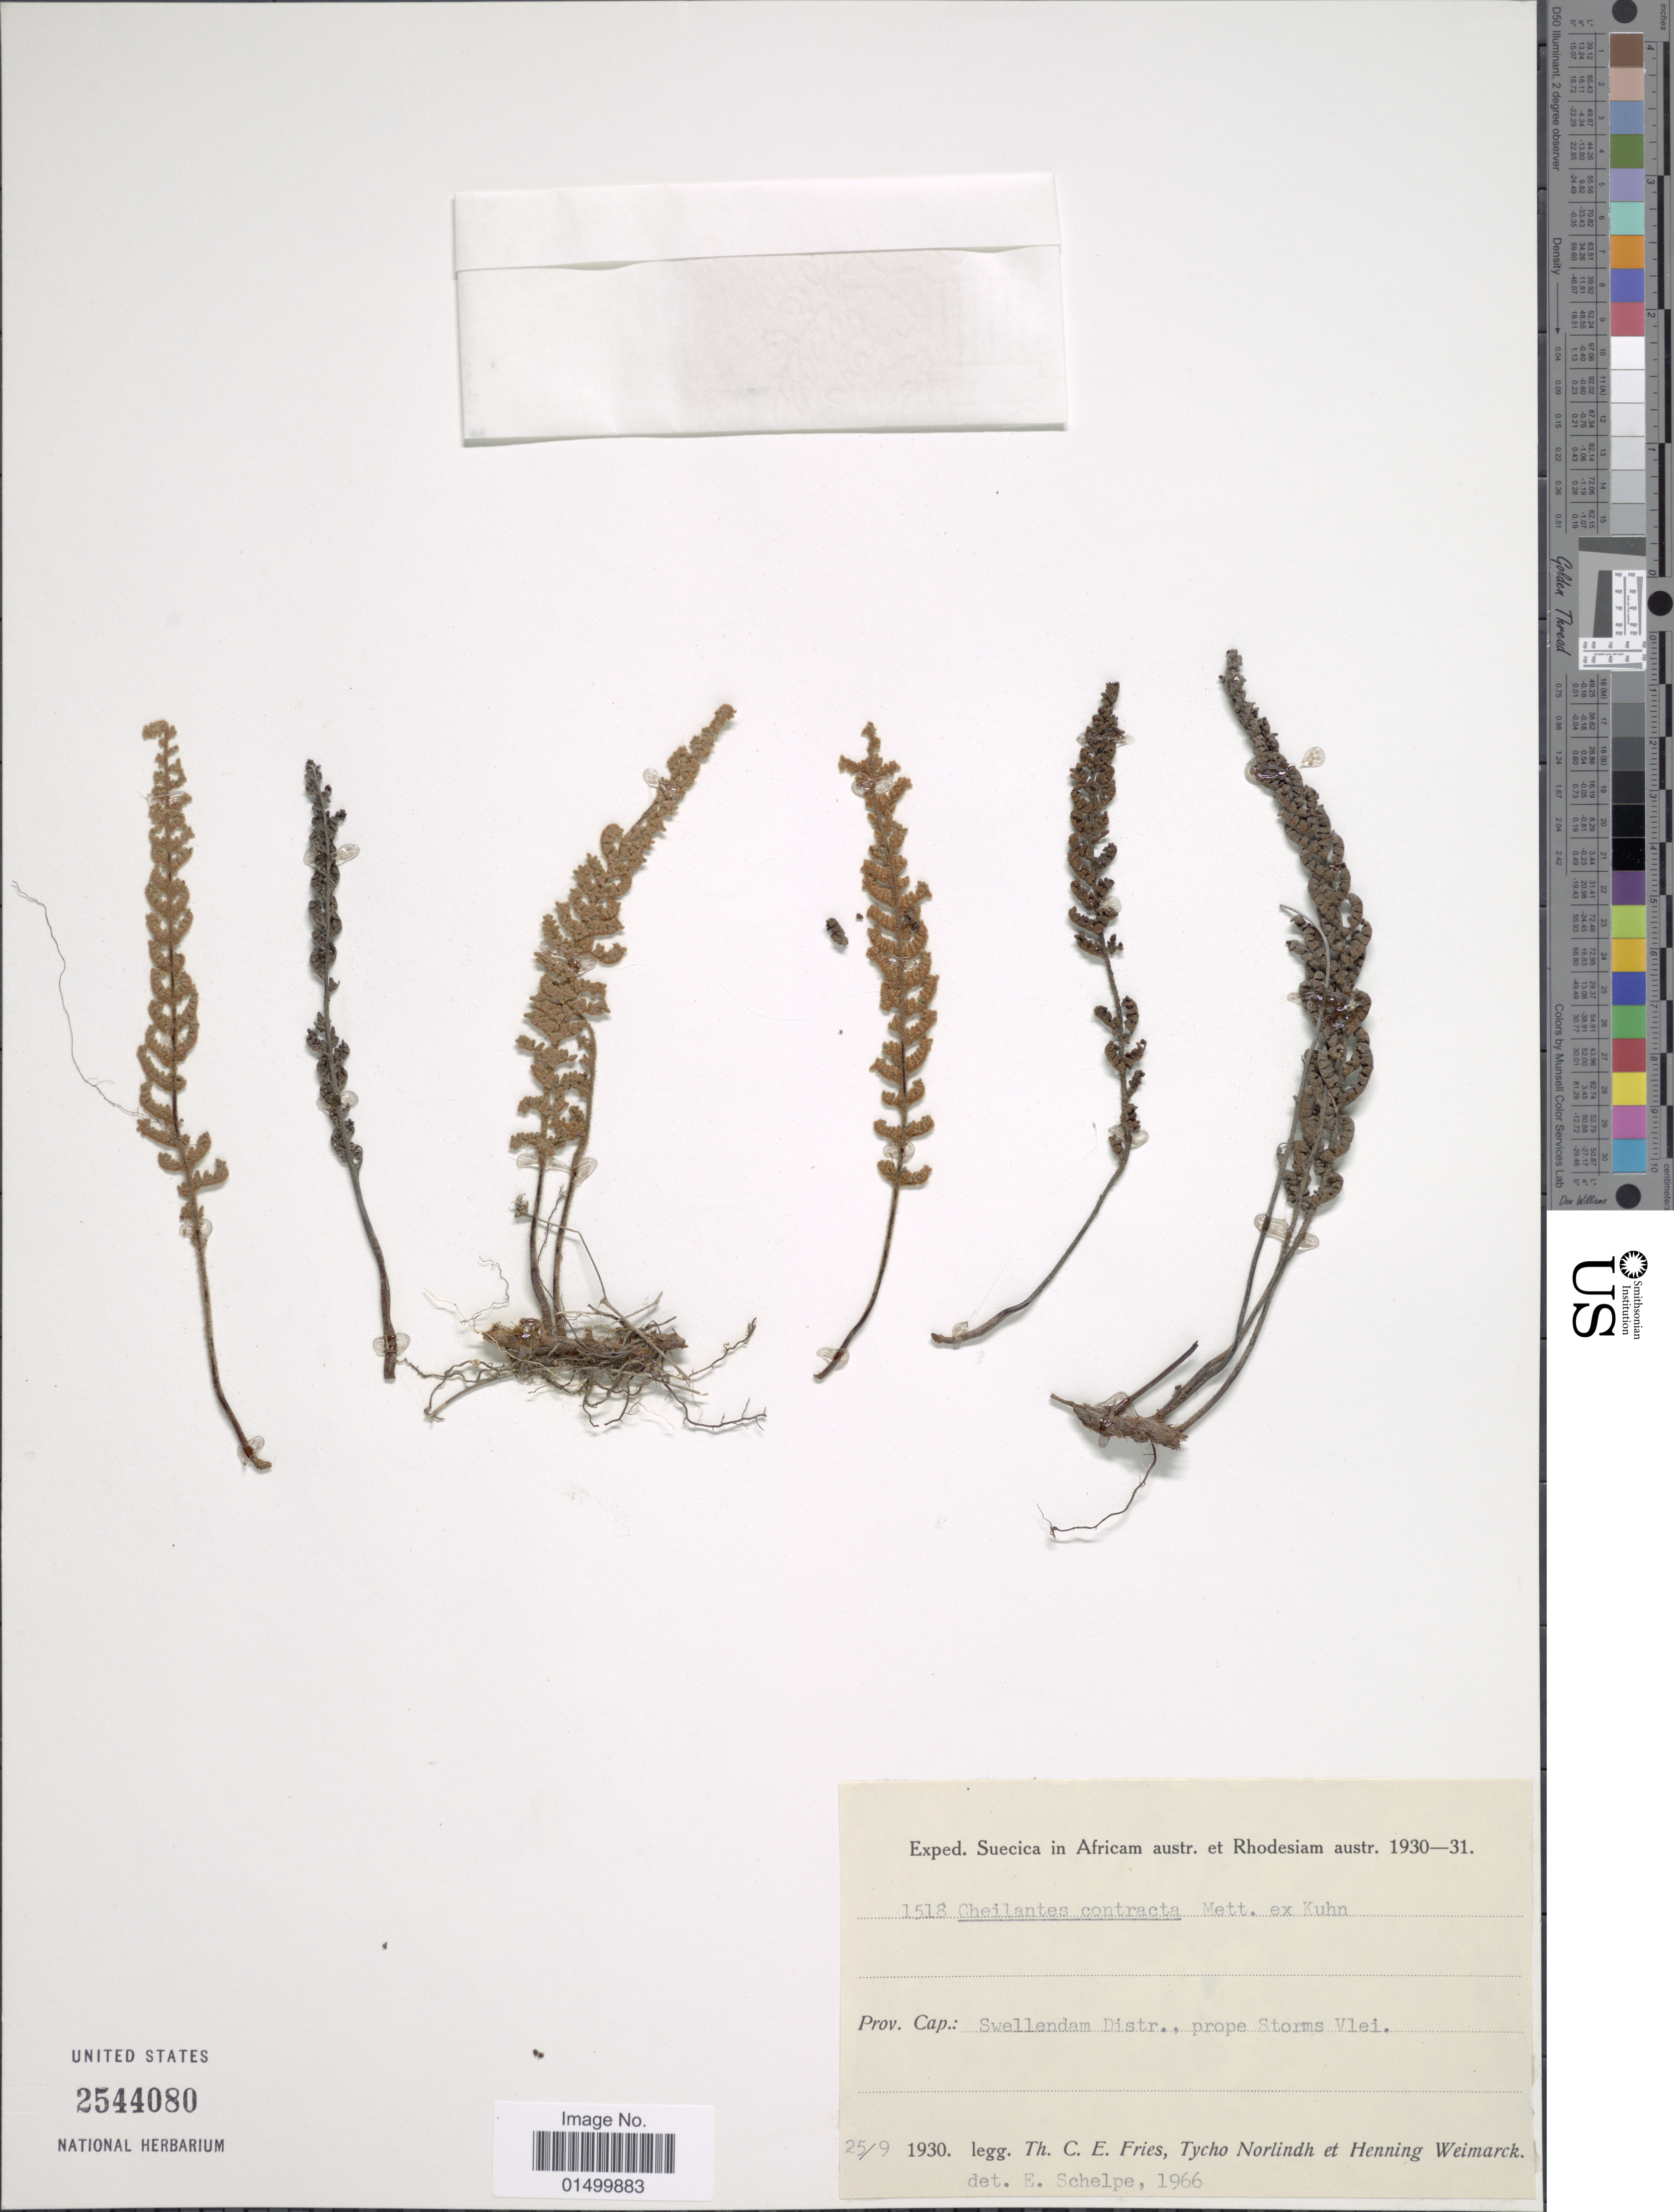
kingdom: Plantae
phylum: Tracheophyta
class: Polypodiopsida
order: Polypodiales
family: Pteridaceae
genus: Cheilanthes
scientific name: Cheilanthes contracta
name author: Kunze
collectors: T. C. E. Fries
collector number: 1518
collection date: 1930-09-25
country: South Africa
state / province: Western Cape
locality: Swellendam Distr., Prope Storms Vlei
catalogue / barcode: US 2544080